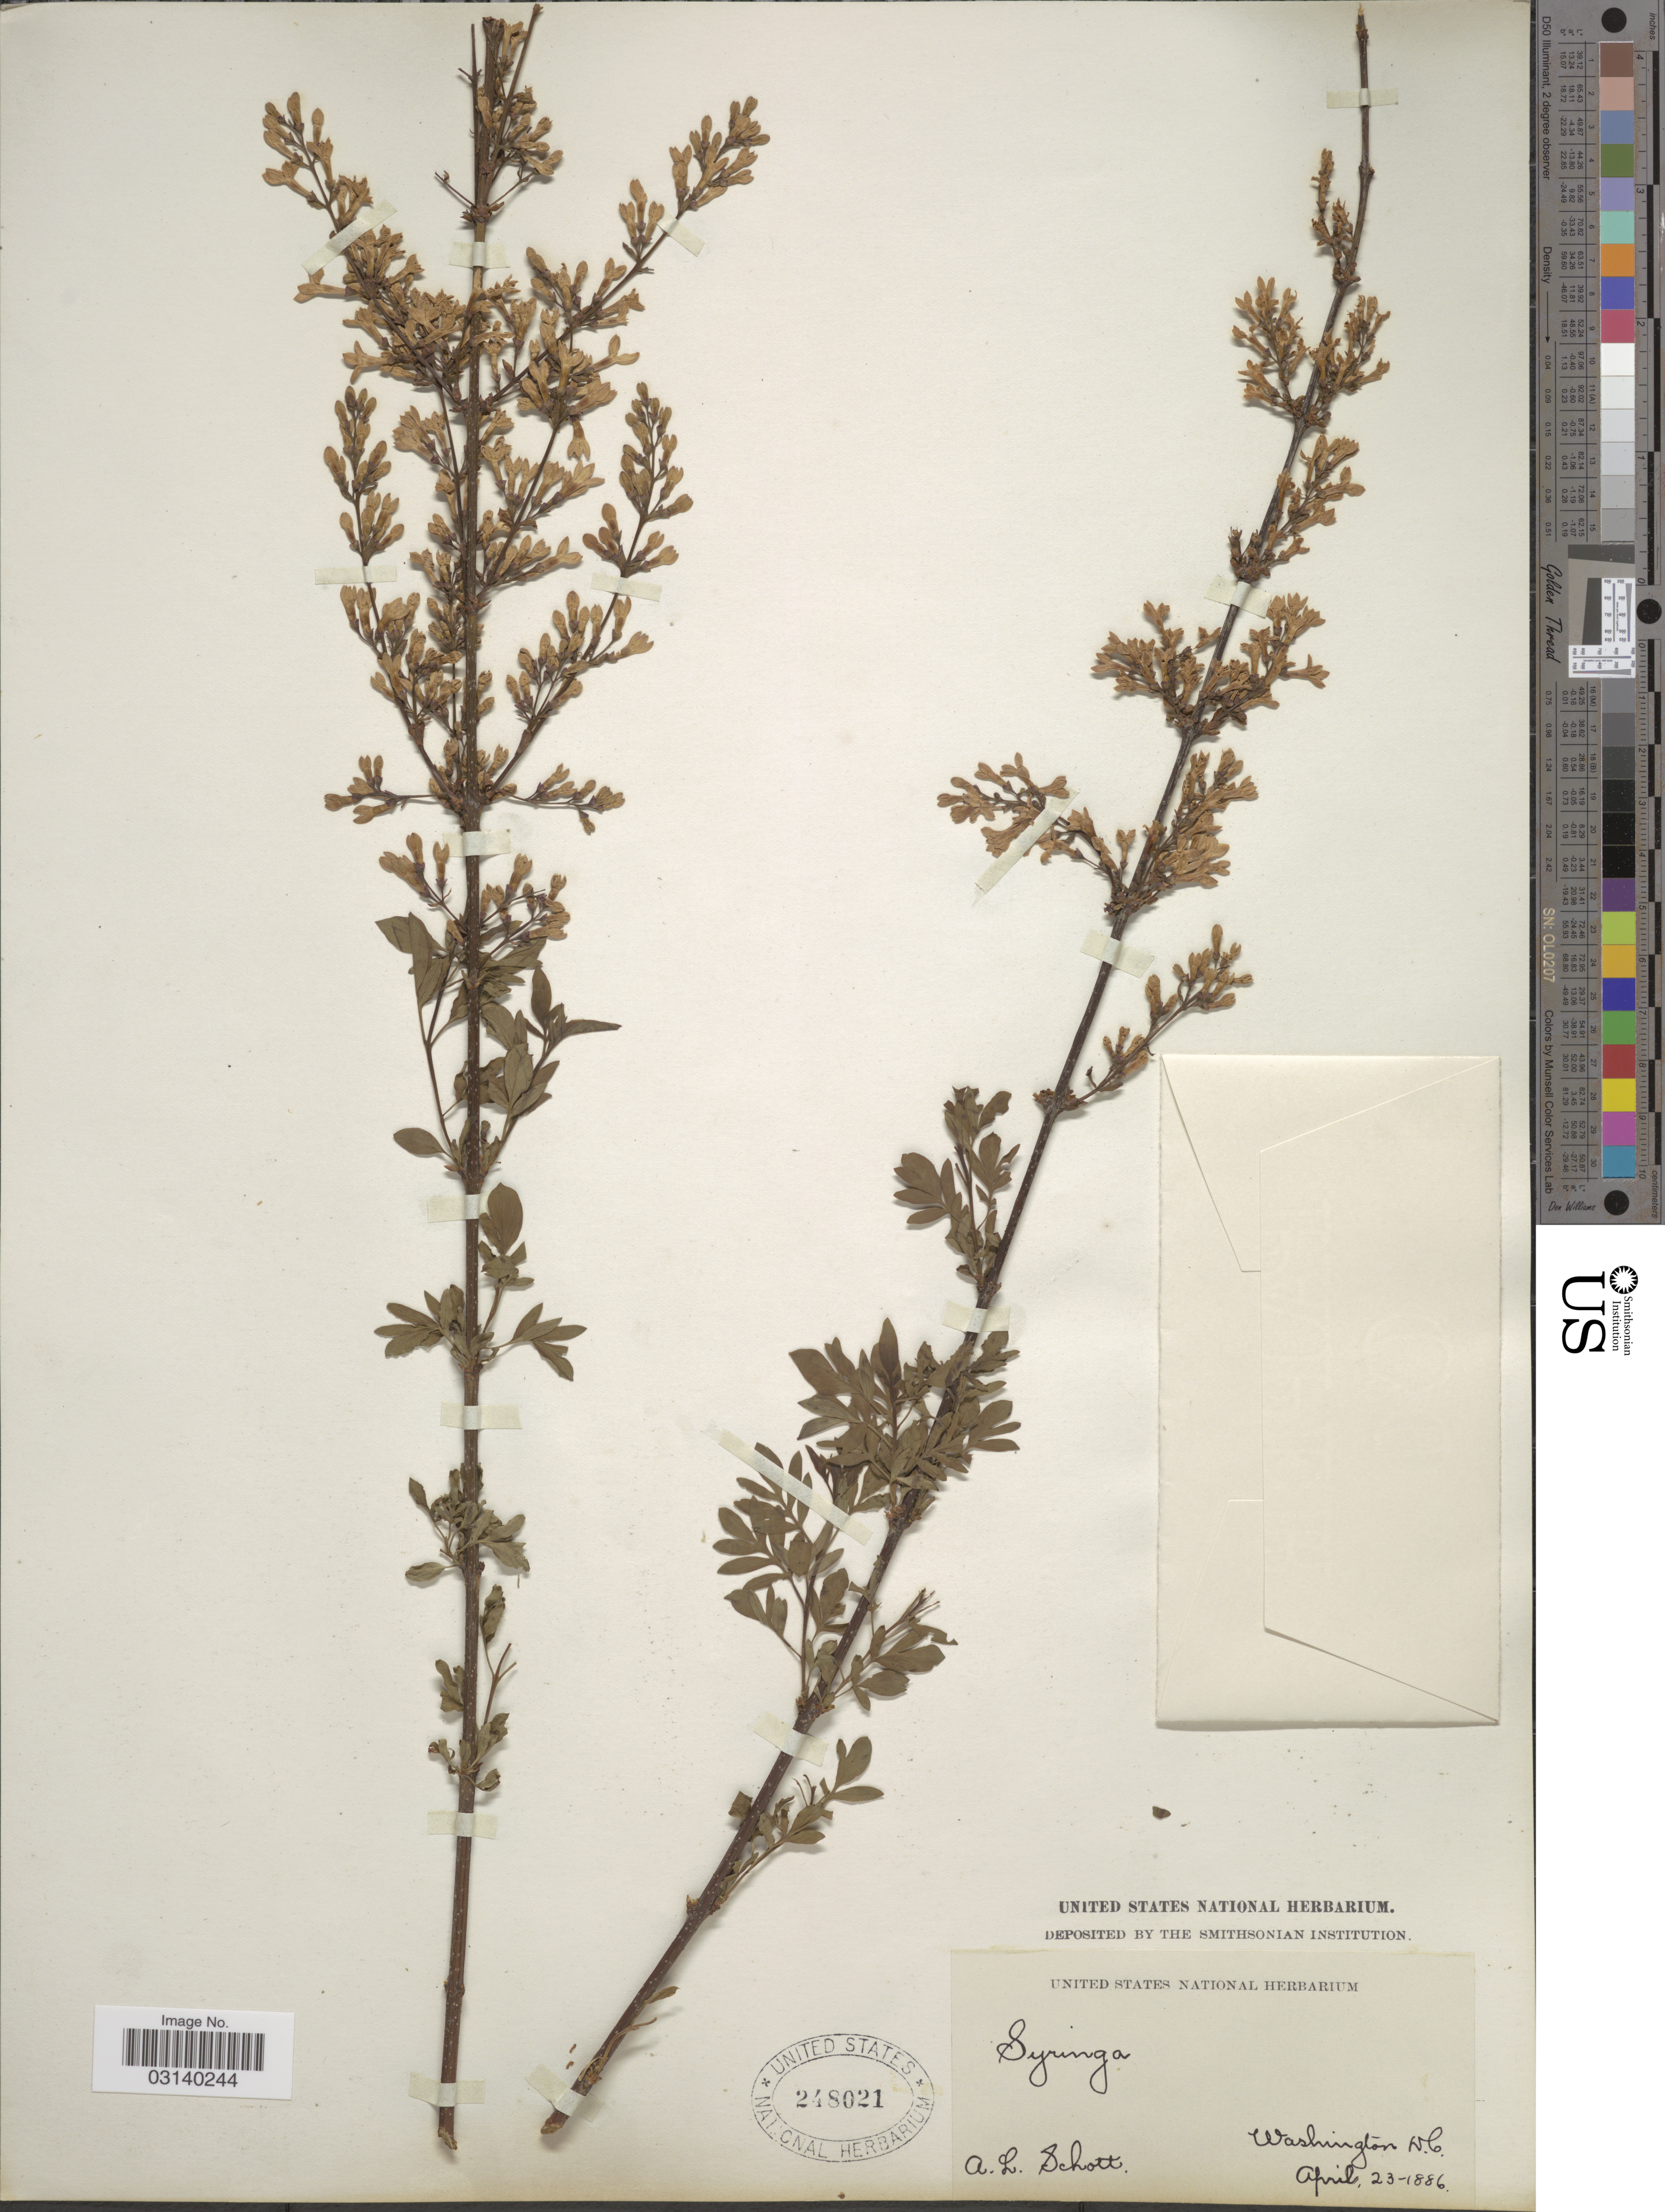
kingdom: Plantae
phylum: Tracheophyta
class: Magnoliopsida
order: Lamiales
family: Oleaceae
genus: Syringa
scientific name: Syringa pinnatifolia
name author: Hemsl.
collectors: A. L. Schott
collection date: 1886-04-23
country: United States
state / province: District of Columbia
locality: Washington D.C.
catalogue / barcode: US 248021